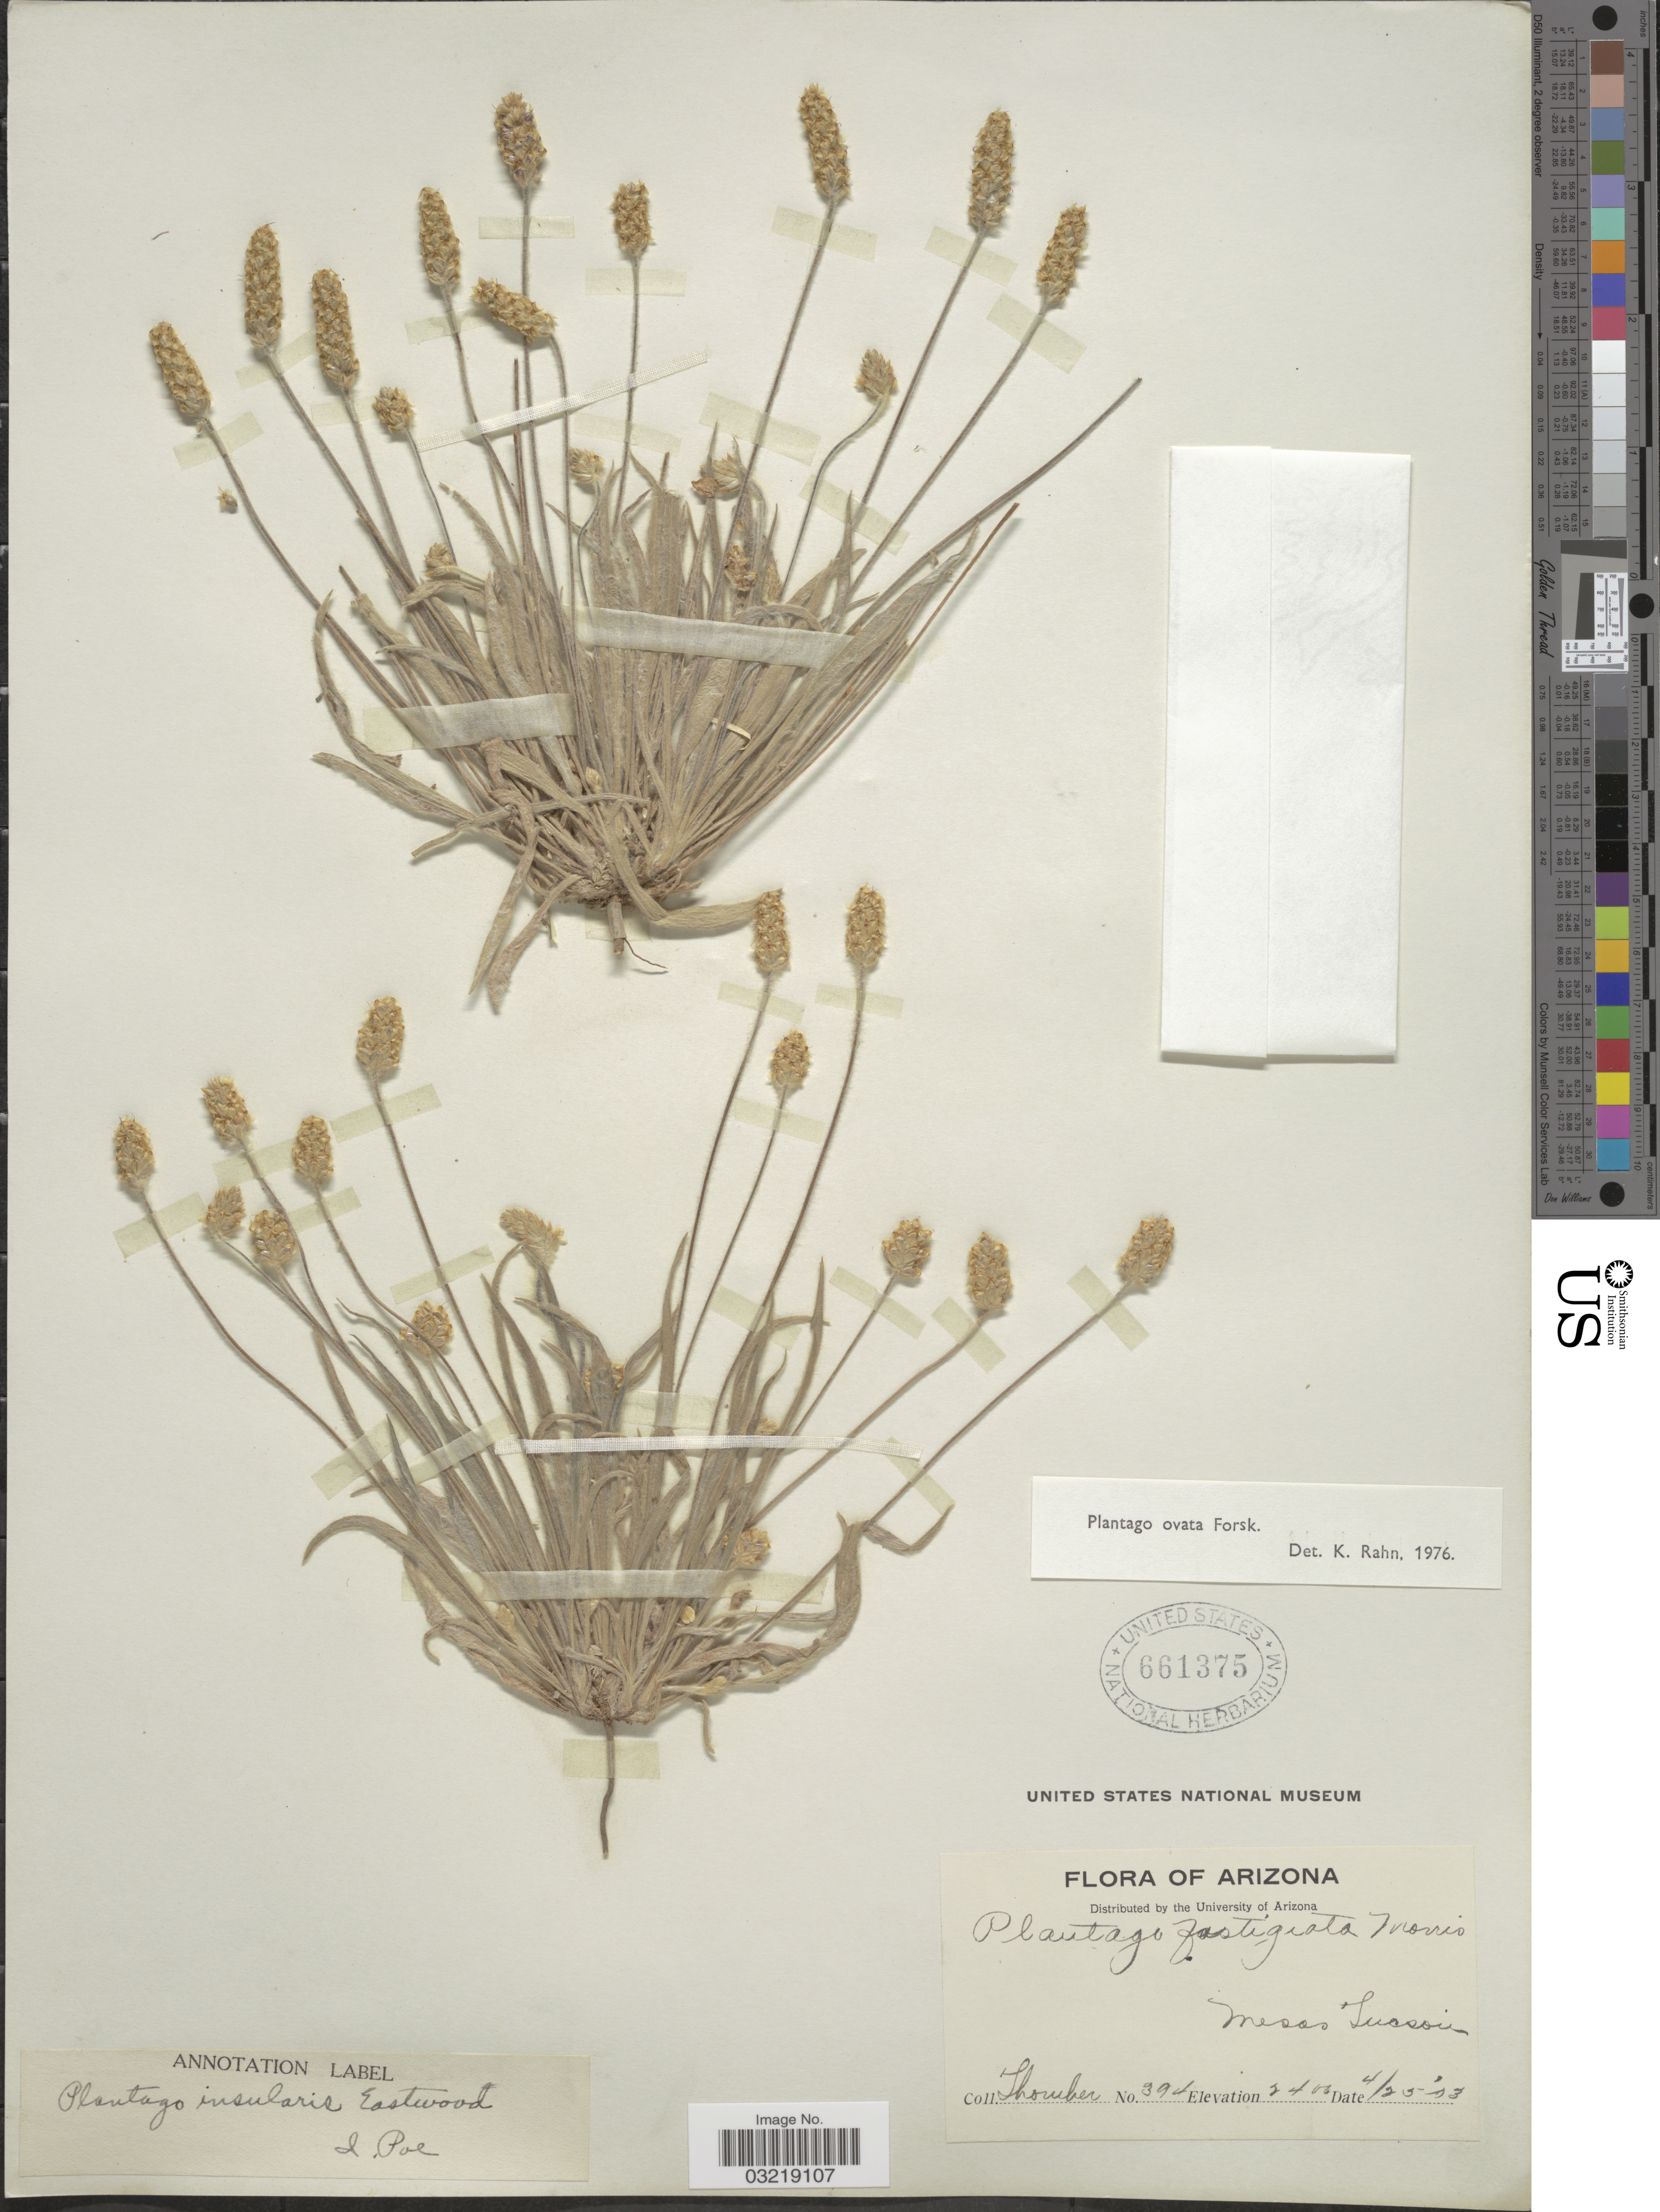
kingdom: Plantae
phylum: Tracheophyta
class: Magnoliopsida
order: Lamiales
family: Plantaginaceae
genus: Plantago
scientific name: Plantago ovata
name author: Forssk.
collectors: J. Thornber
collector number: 394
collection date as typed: Transcribed d/m/y: 25/4/3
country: United States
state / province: Arizona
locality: Mesas Tucson.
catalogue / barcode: US 661375